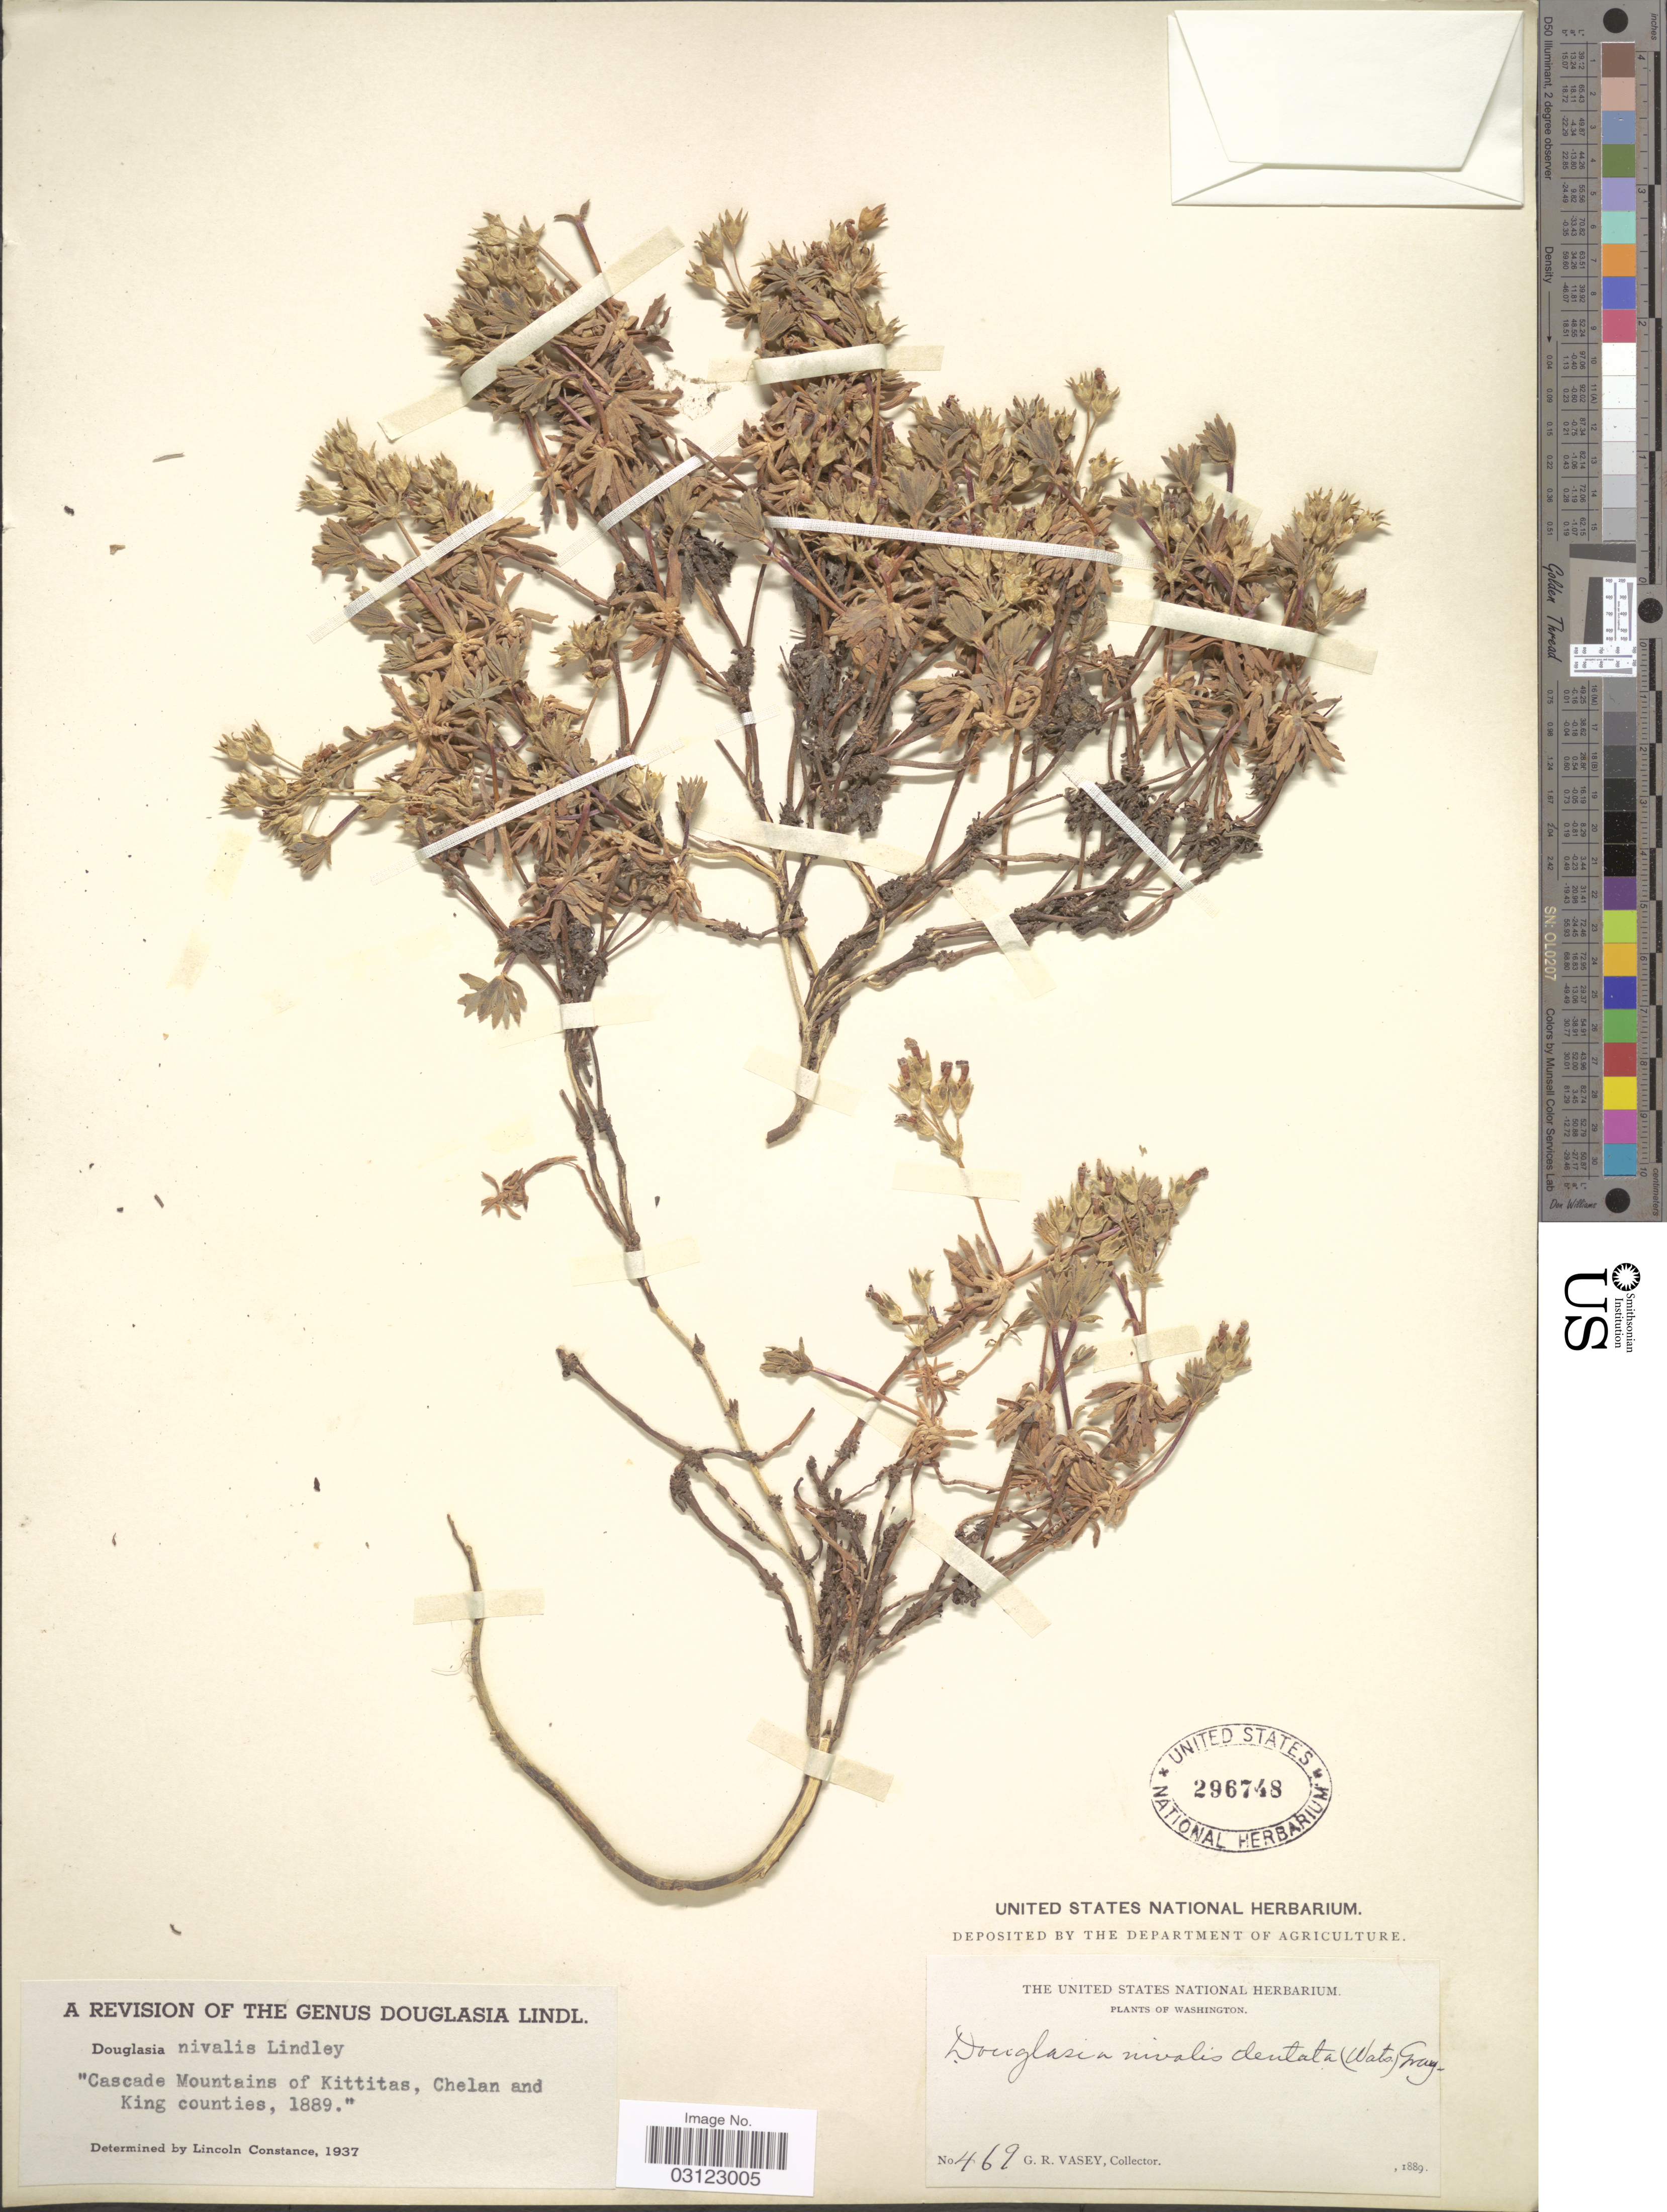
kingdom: Plantae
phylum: Tracheophyta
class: Magnoliopsida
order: Ericales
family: Primulaceae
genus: Douglasia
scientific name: Douglasia nivalis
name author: Lindl.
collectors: G. R. Vasey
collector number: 469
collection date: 1889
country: United States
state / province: Washington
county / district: Kittitas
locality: Cascade Mountains of Kittitas, Chelan and King counties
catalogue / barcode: US 296748